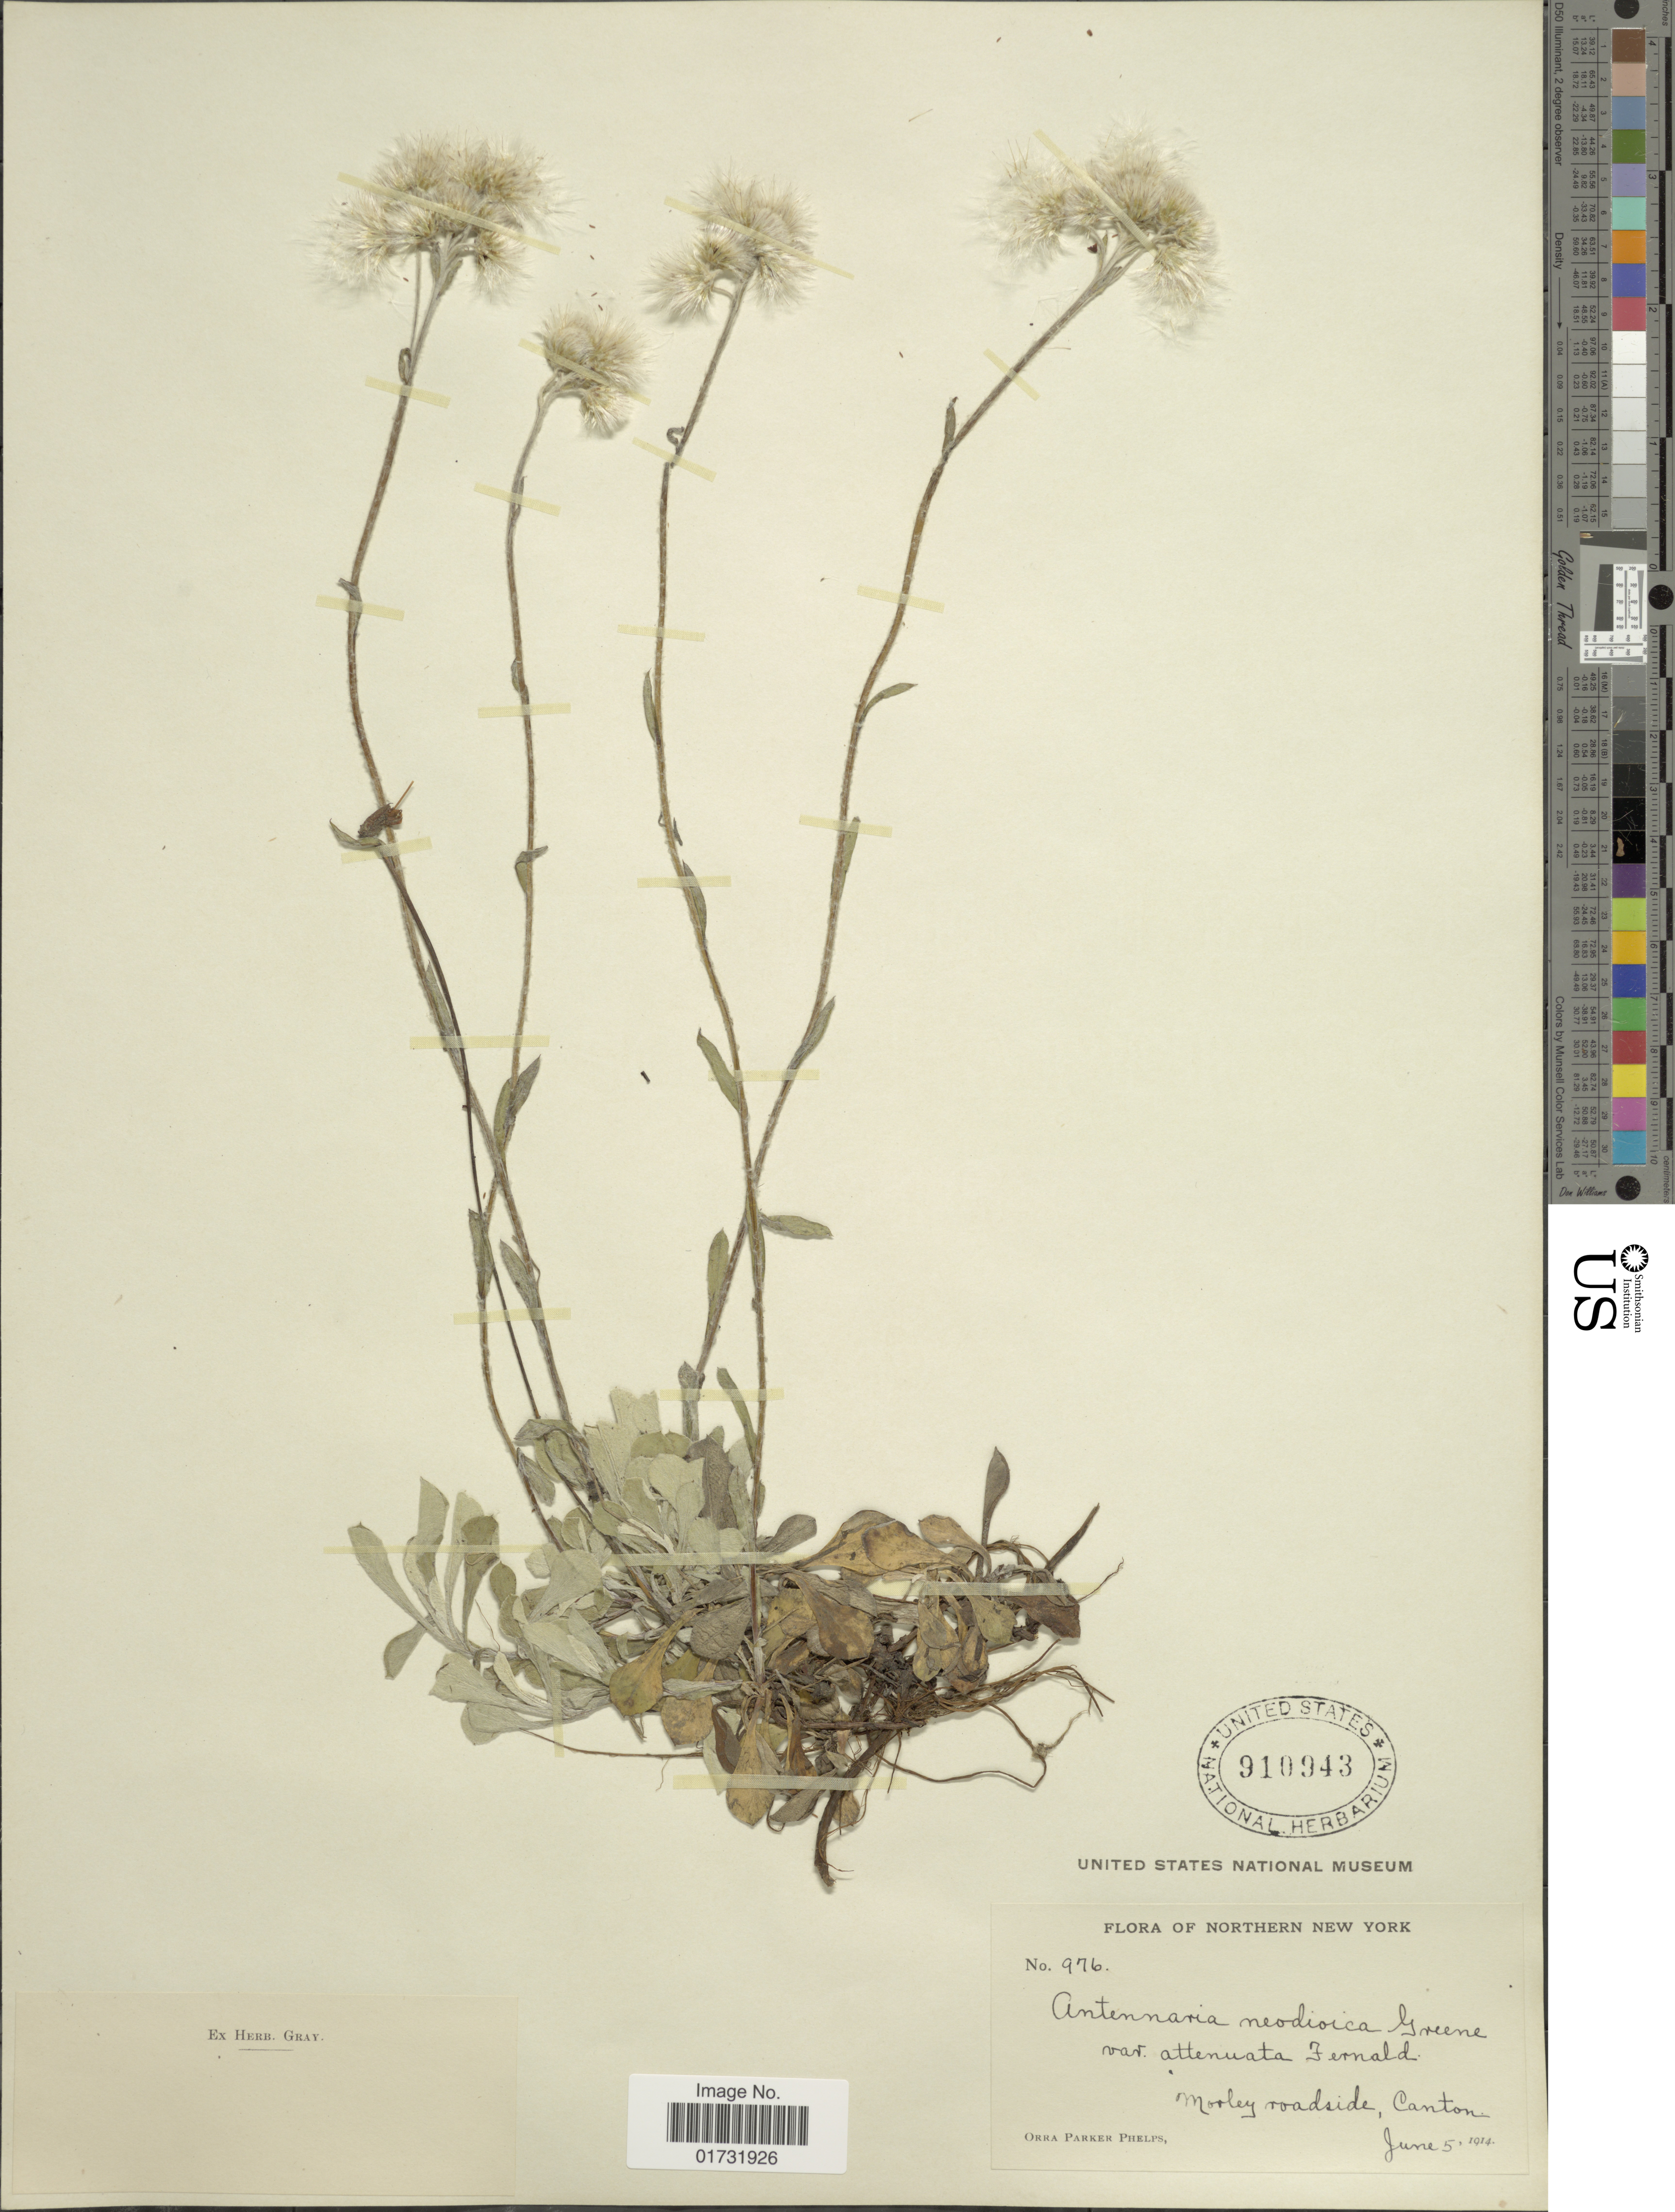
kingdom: Plantae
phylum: Tracheophyta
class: Magnoliopsida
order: Asterales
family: Asteraceae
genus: Antennaria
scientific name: Antennaria neodioica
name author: Greene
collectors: O. P. Phelps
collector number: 976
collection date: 1914-06-05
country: United States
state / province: New York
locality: Northern New York. Canton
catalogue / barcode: US 910943